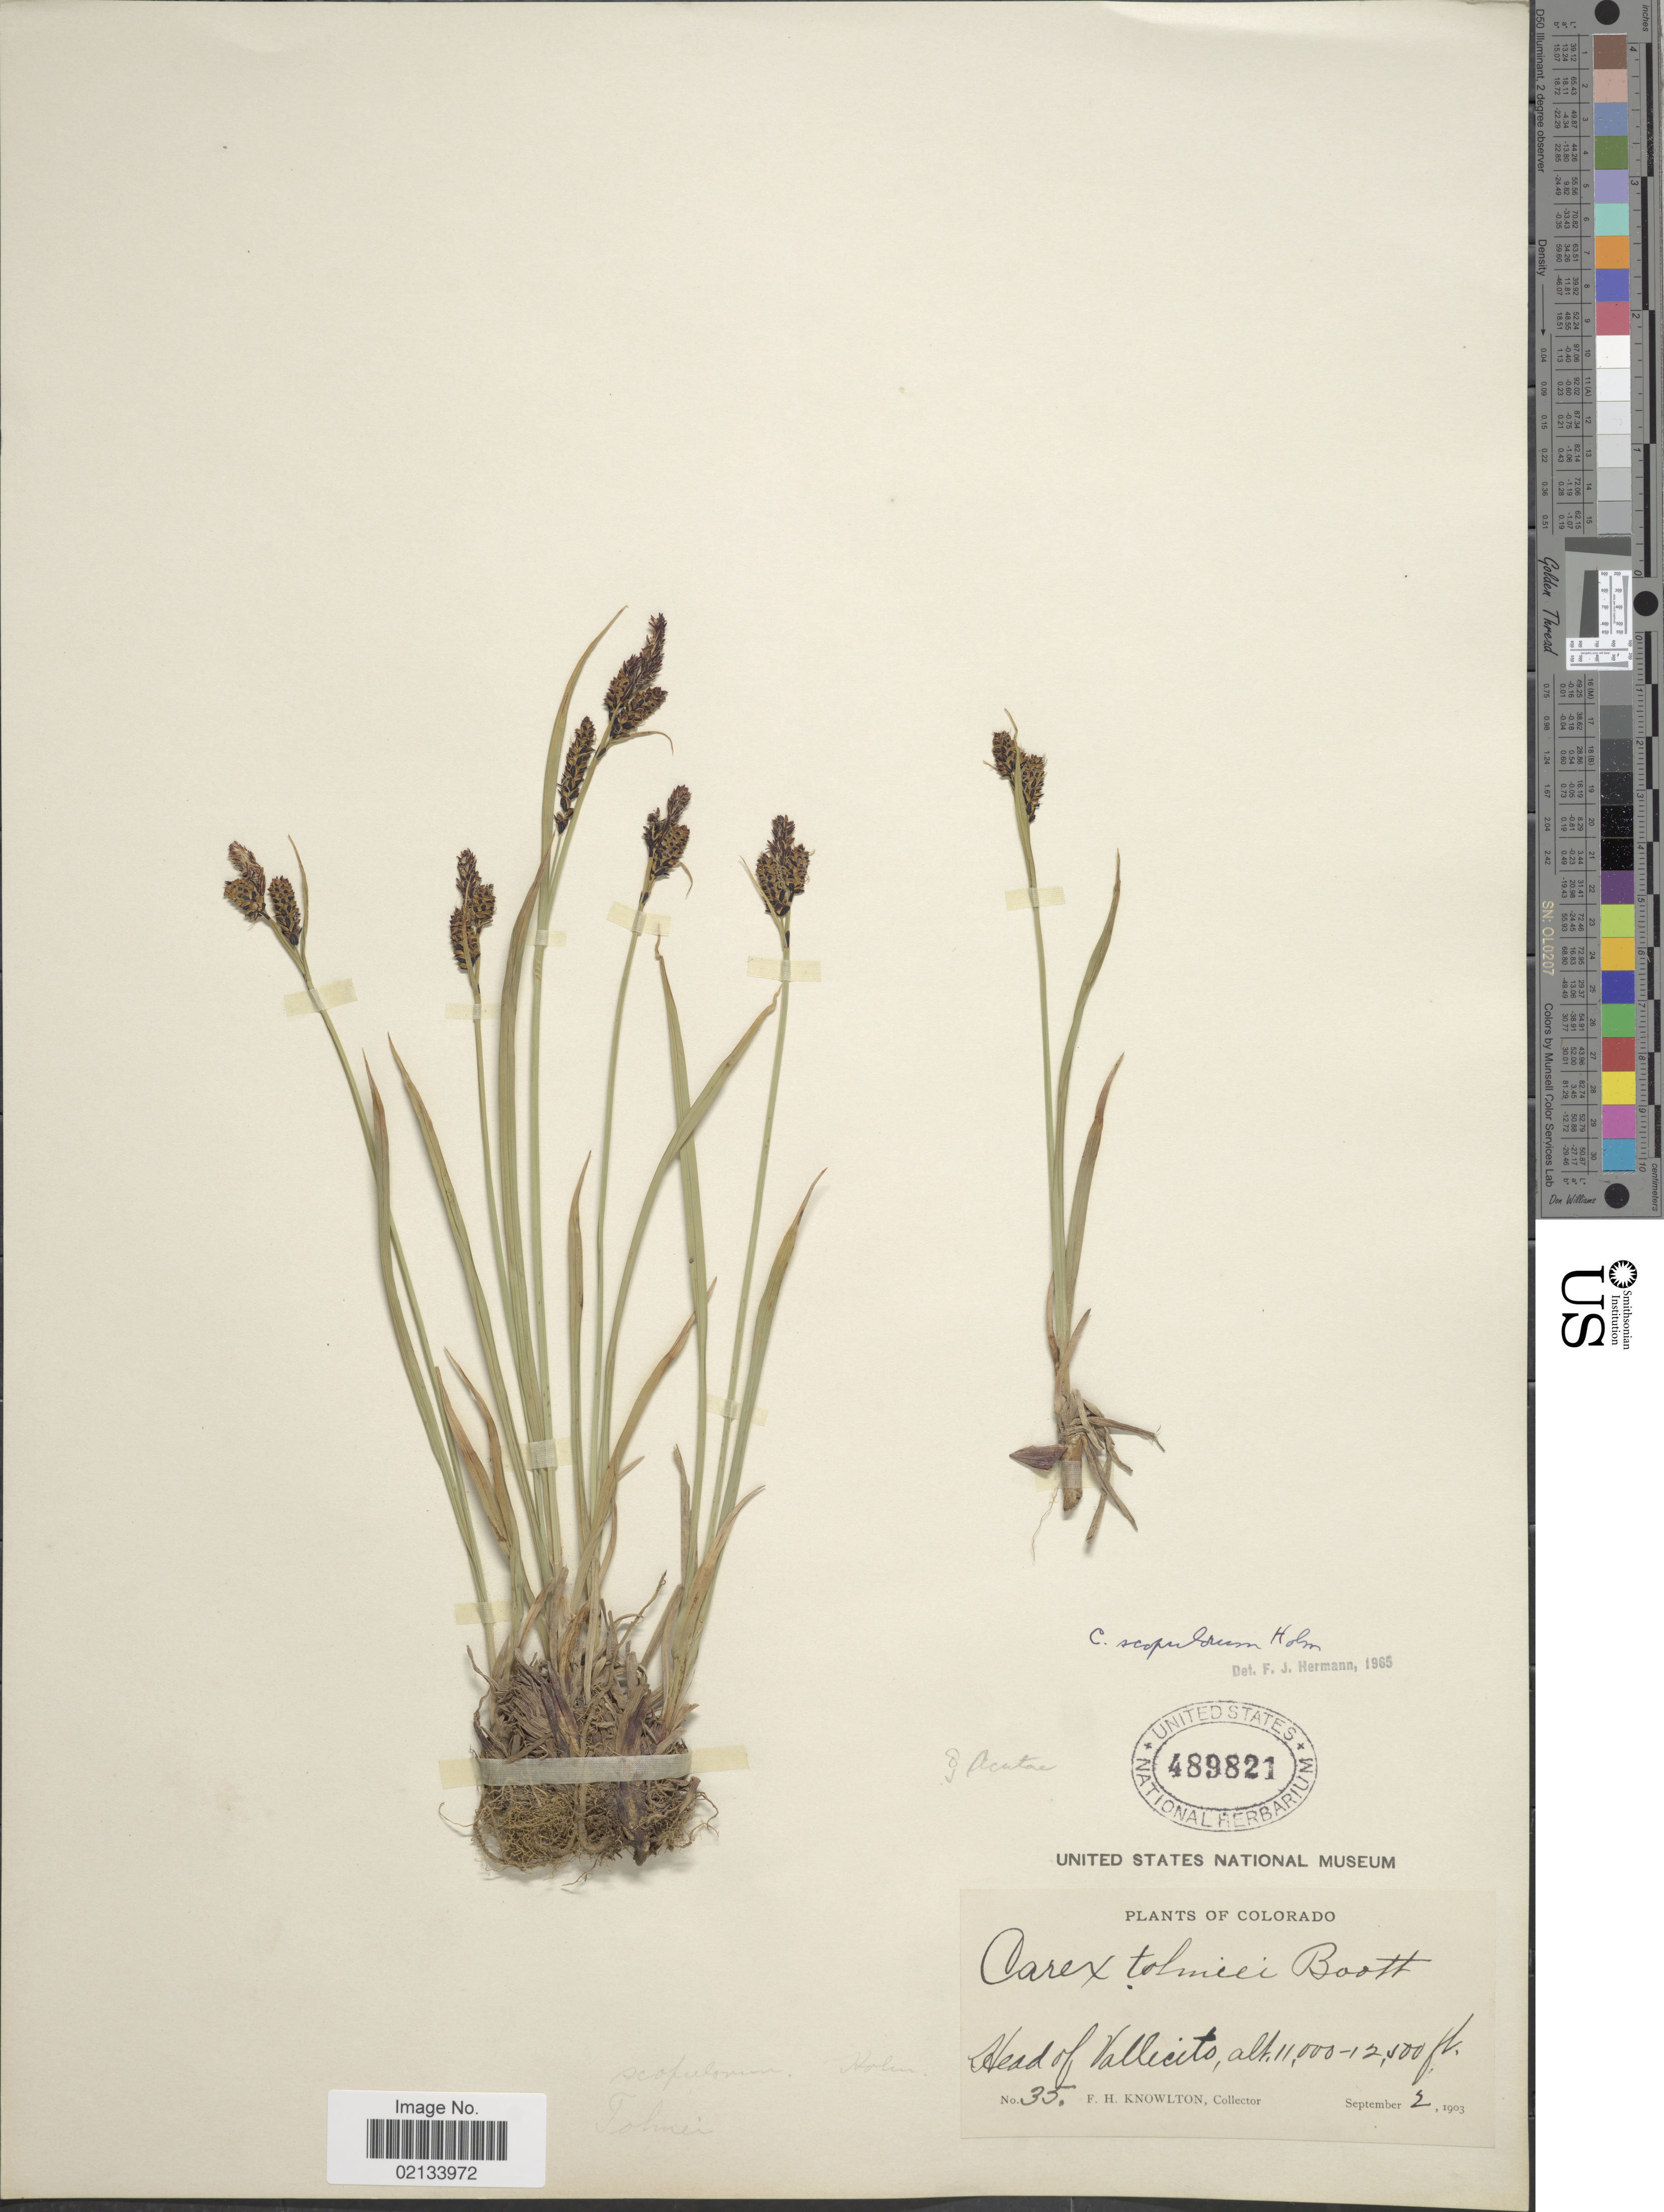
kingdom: Plantae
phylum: Tracheophyta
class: Liliopsida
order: Poales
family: Cyperaceae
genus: Carex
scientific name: Carex scopulorum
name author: Holm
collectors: F. H. Knowlton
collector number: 35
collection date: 1903-09-02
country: United States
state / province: Colorado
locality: Head of Vallecito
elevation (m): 3353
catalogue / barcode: US 489821